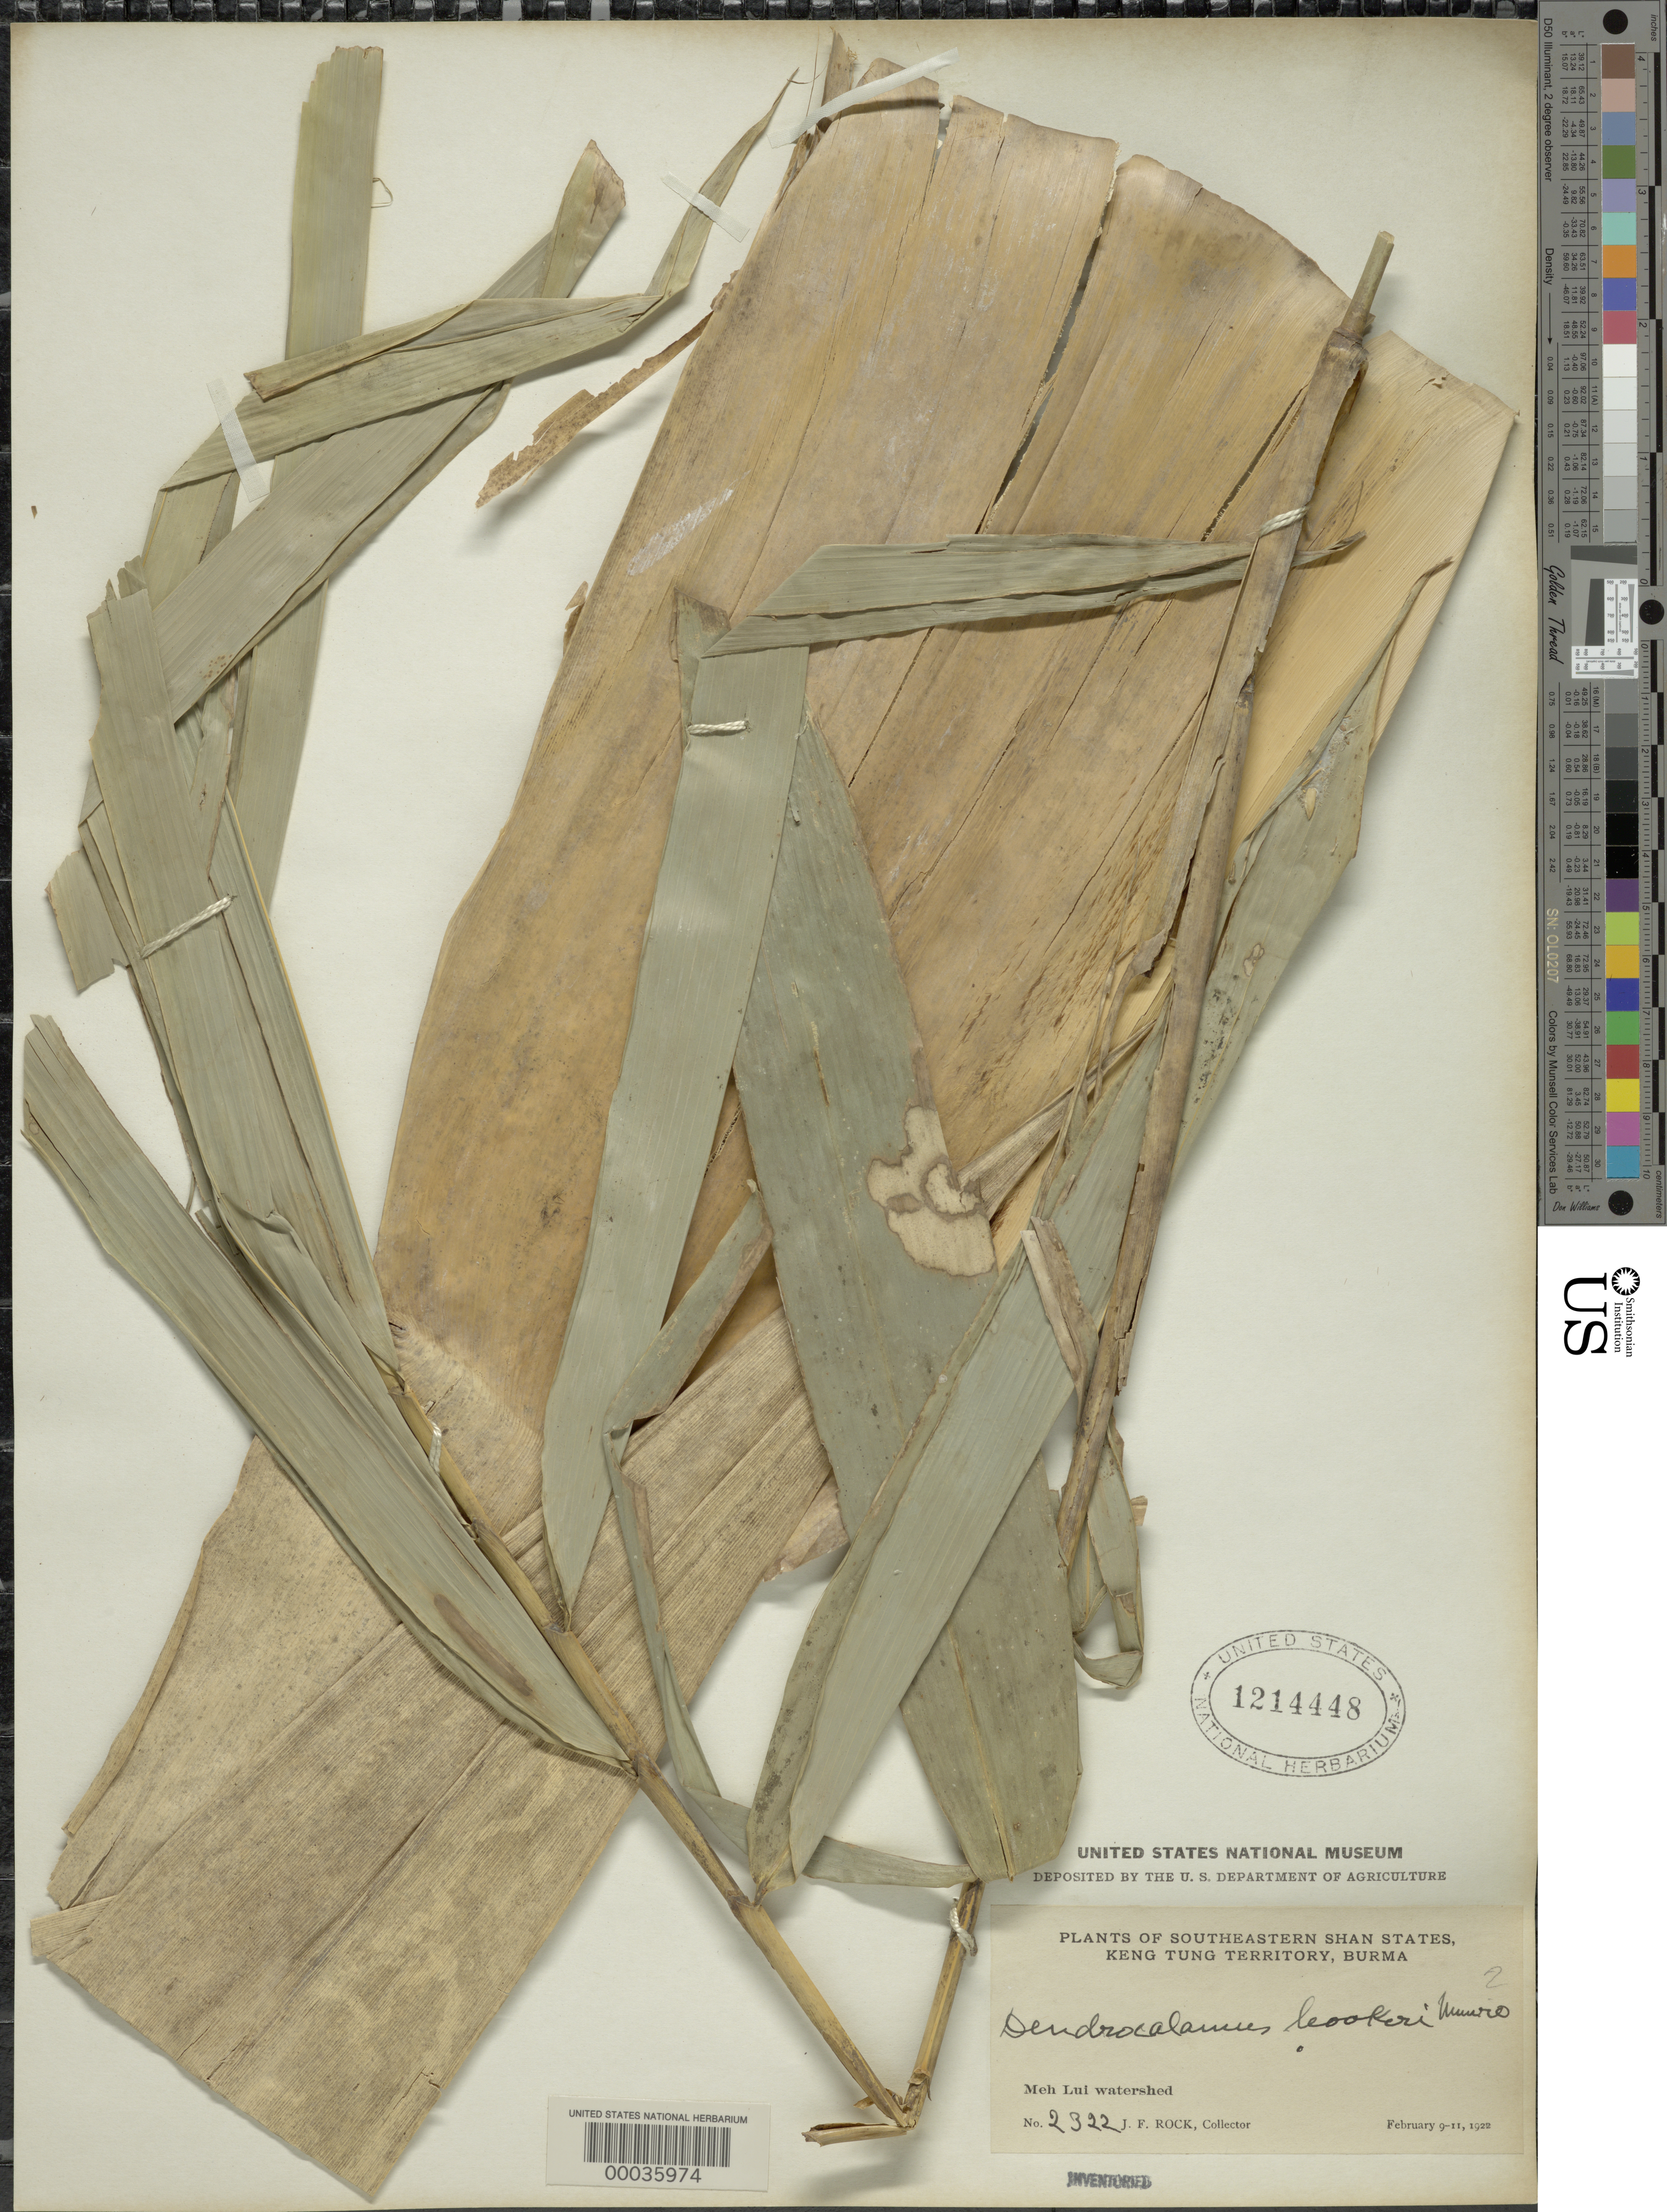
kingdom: Plantae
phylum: Tracheophyta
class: Liliopsida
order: Poales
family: Poaceae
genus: Dendrocalamus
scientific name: Dendrocalamus sp.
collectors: J. F. Rock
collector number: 2322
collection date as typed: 09 Feb 1922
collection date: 1922-02-09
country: Myanmar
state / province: Shan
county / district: Eastern Shan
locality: Meh Lui watershed, Keng Tung Territory [= Eastern Shan State], SE Shan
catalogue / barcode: US 1214448